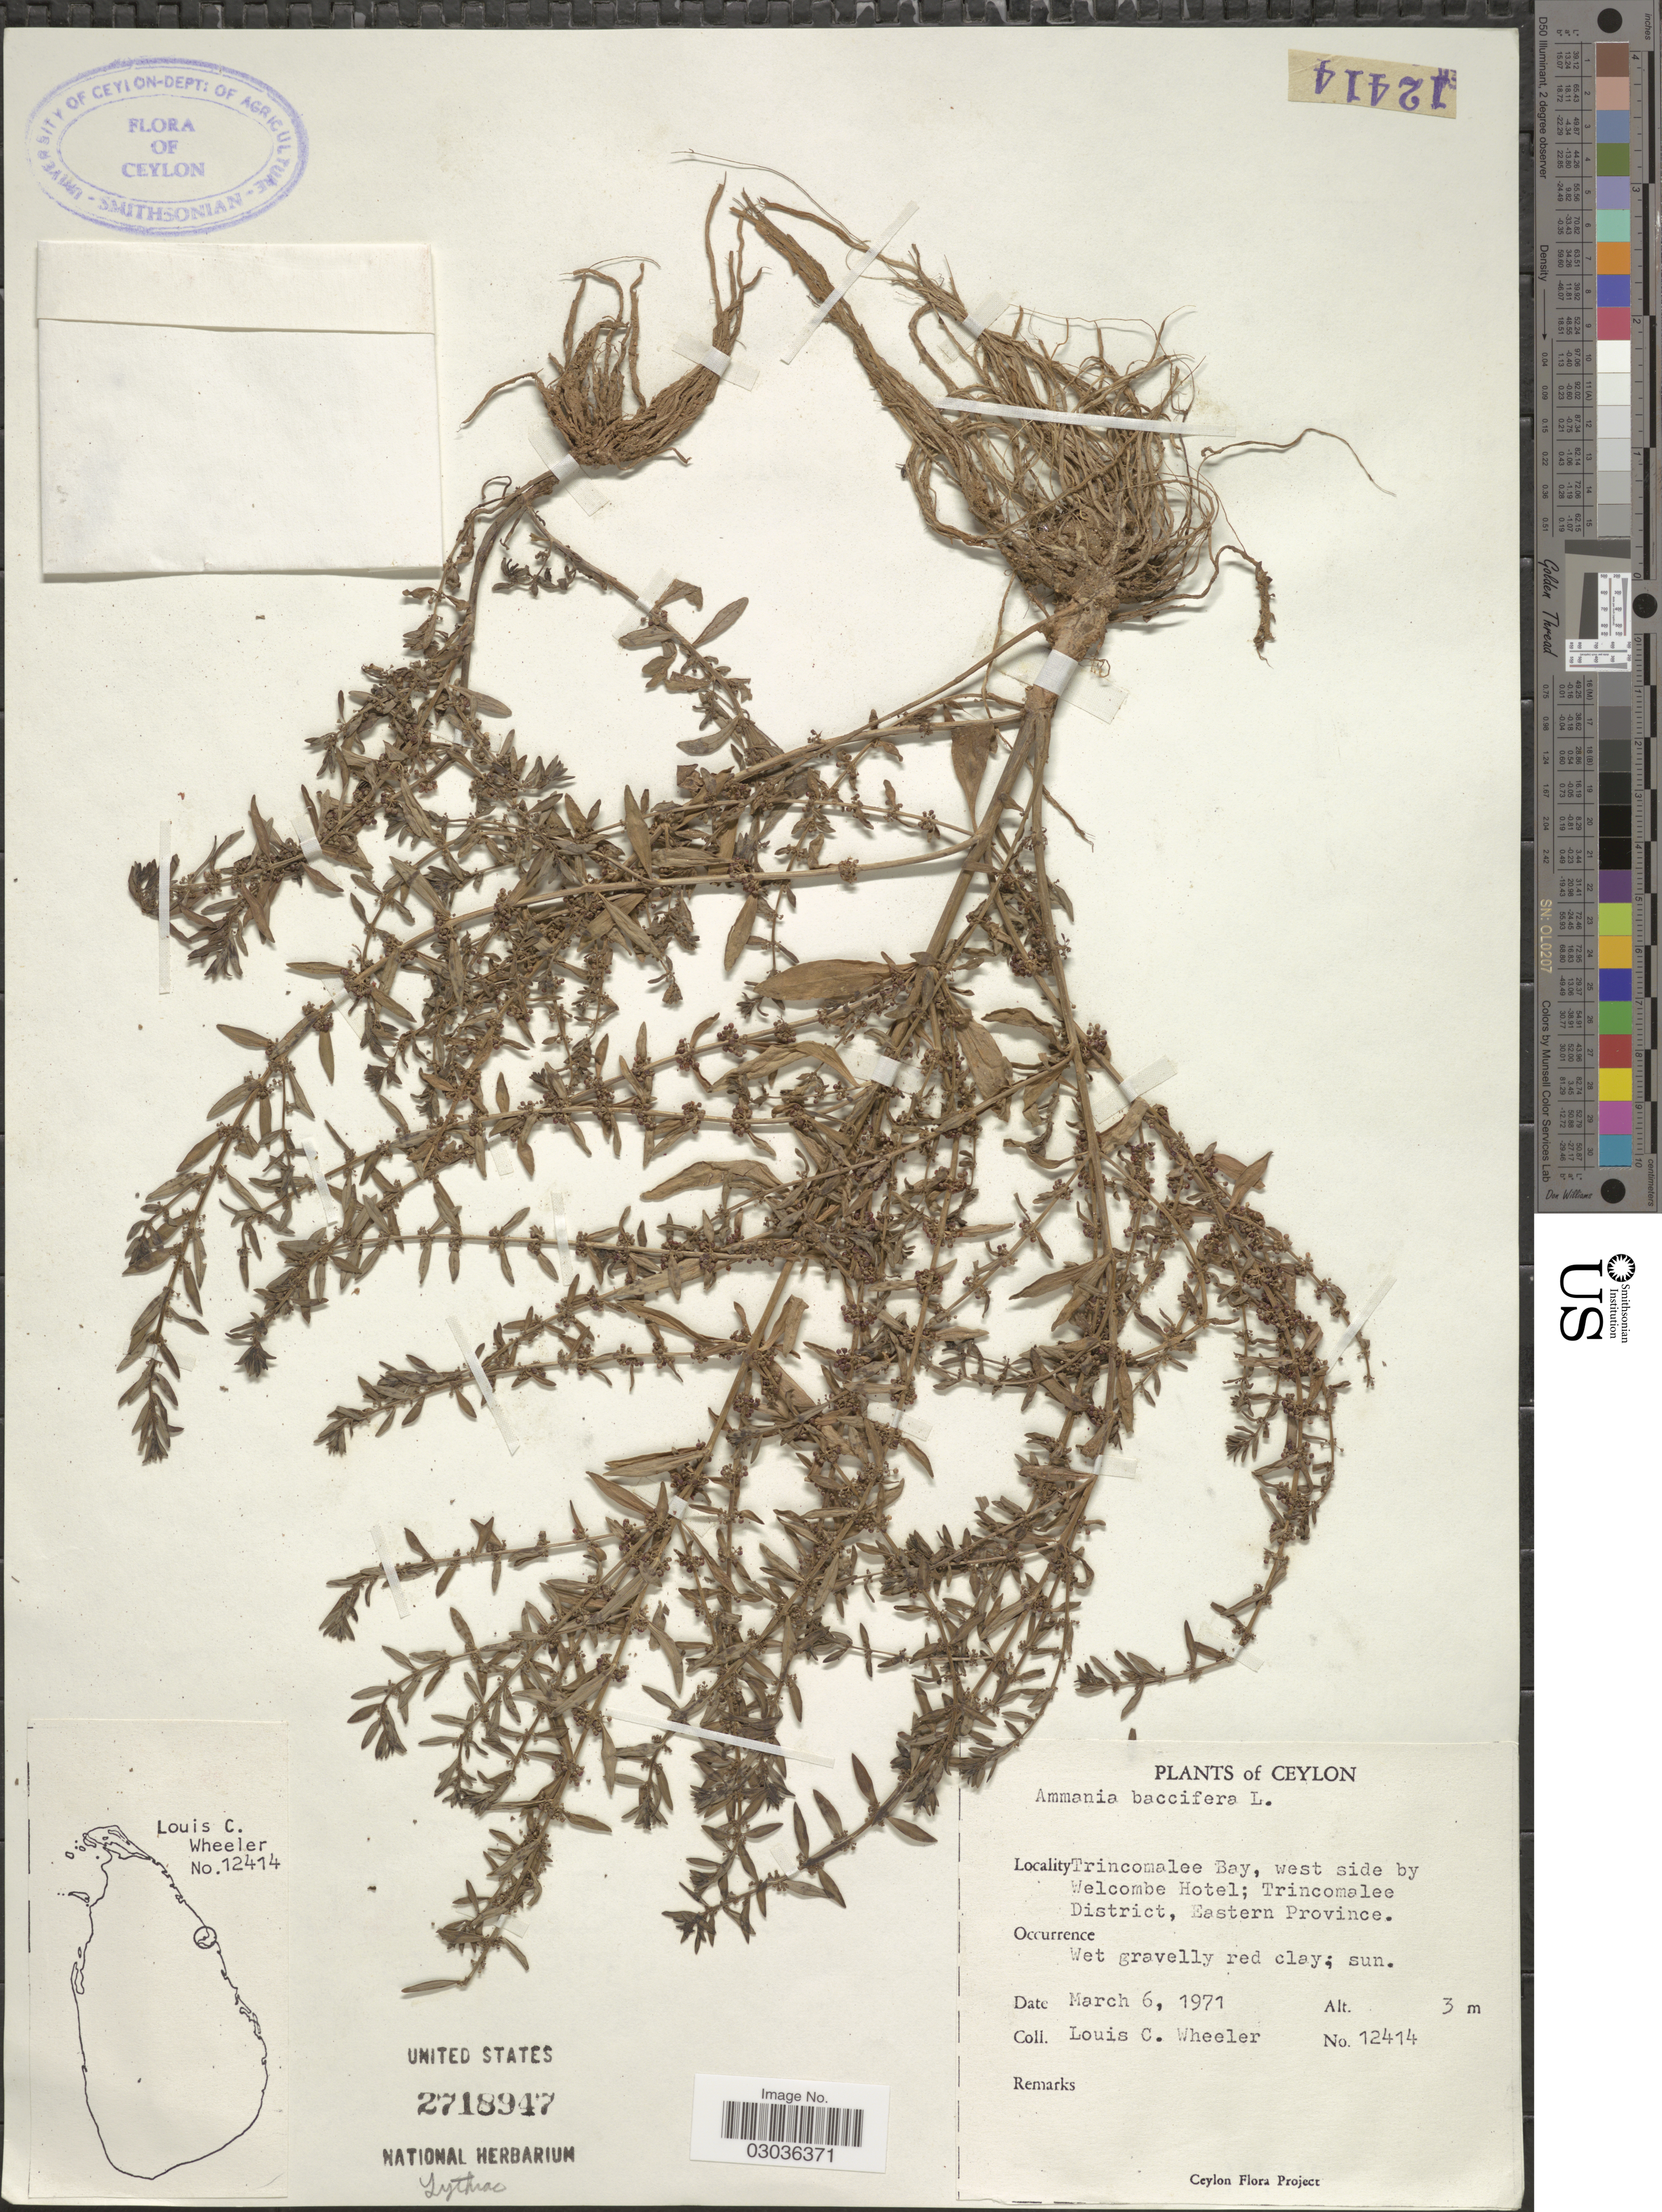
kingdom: Plantae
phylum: Tracheophyta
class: Magnoliopsida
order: Myrtales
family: Lythraceae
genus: Ammannia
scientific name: Ammannia baccifera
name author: L.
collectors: L. C. Wheeler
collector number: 12414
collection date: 1971-03-06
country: Sri Lanka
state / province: Eastern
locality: Ceylon. Trincomalee Bay, west side by Welcombe Hotel; Trincomalee District.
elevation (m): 3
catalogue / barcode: US 2718947